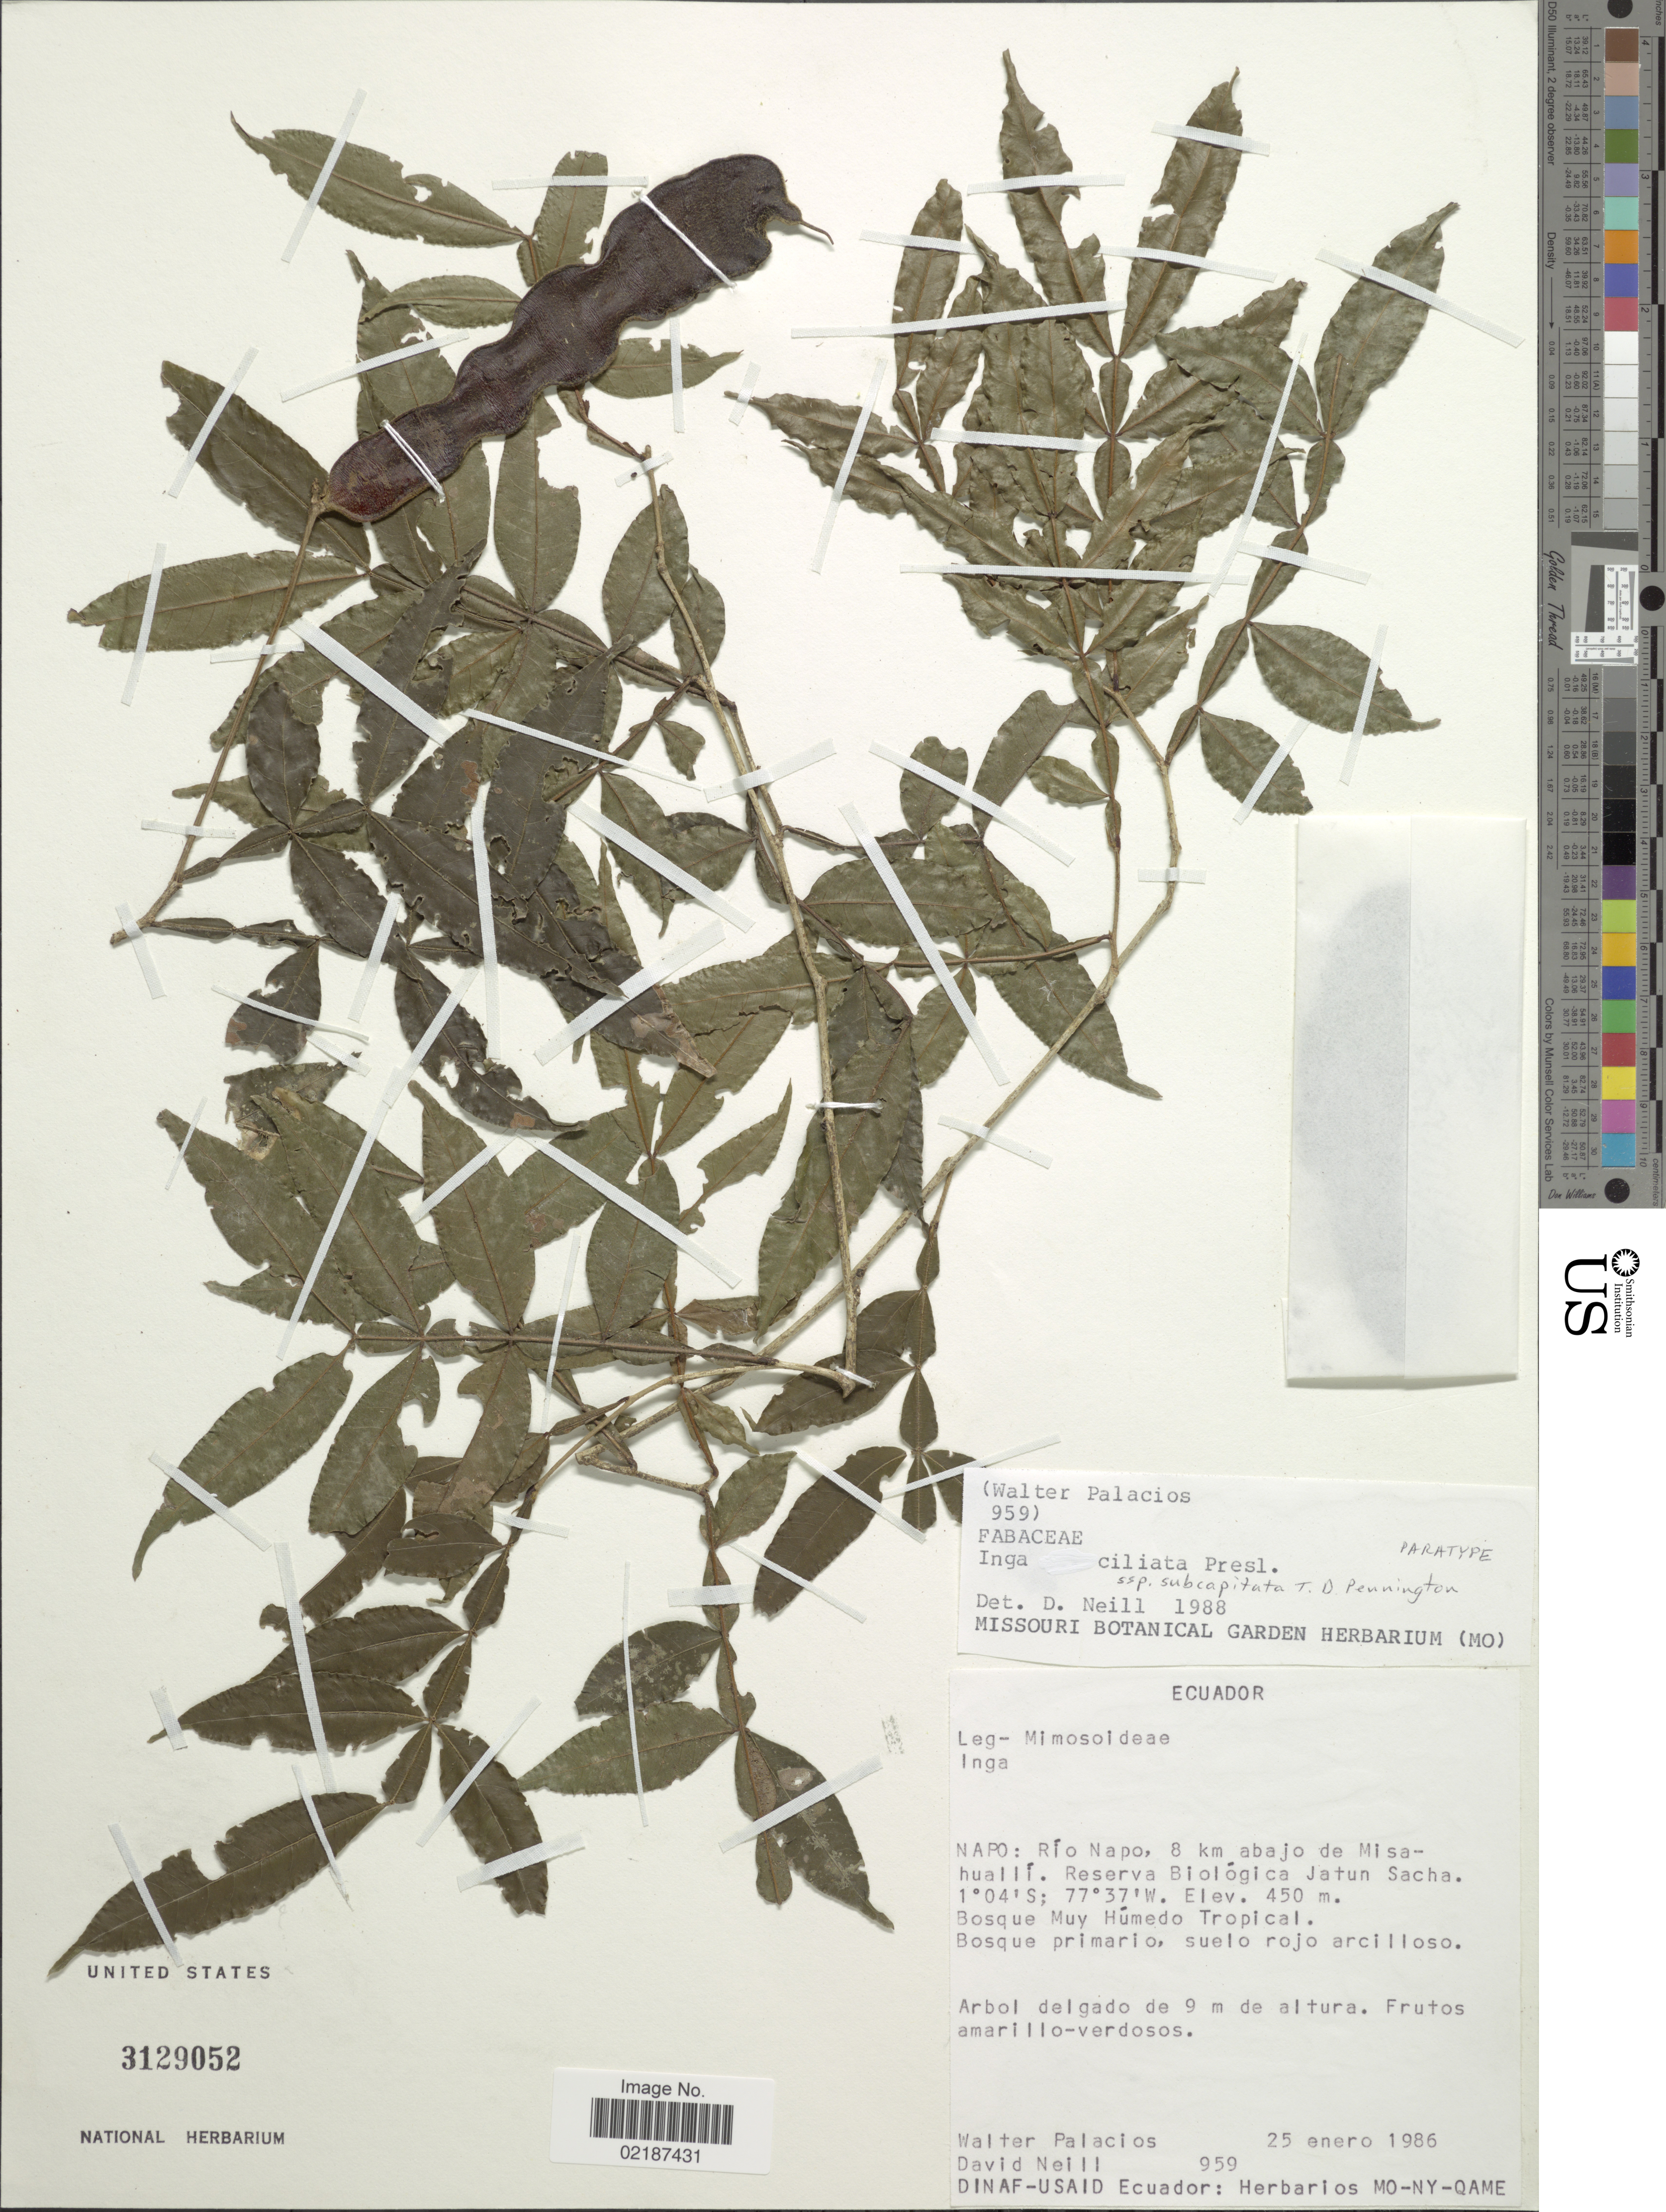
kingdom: Plantae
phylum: Tracheophyta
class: Magnoliopsida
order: Fabales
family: Fabaceae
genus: Inga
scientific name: Inga ciliata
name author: C. Presl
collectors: W. Palacios & D. Neill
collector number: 959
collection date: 1986-01-25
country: Ecuador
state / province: Napo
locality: Rio Napo, 8 km abajo de Misahualli. Reserva Biologica Jatun Sacha.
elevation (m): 450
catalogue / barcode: US 3129052